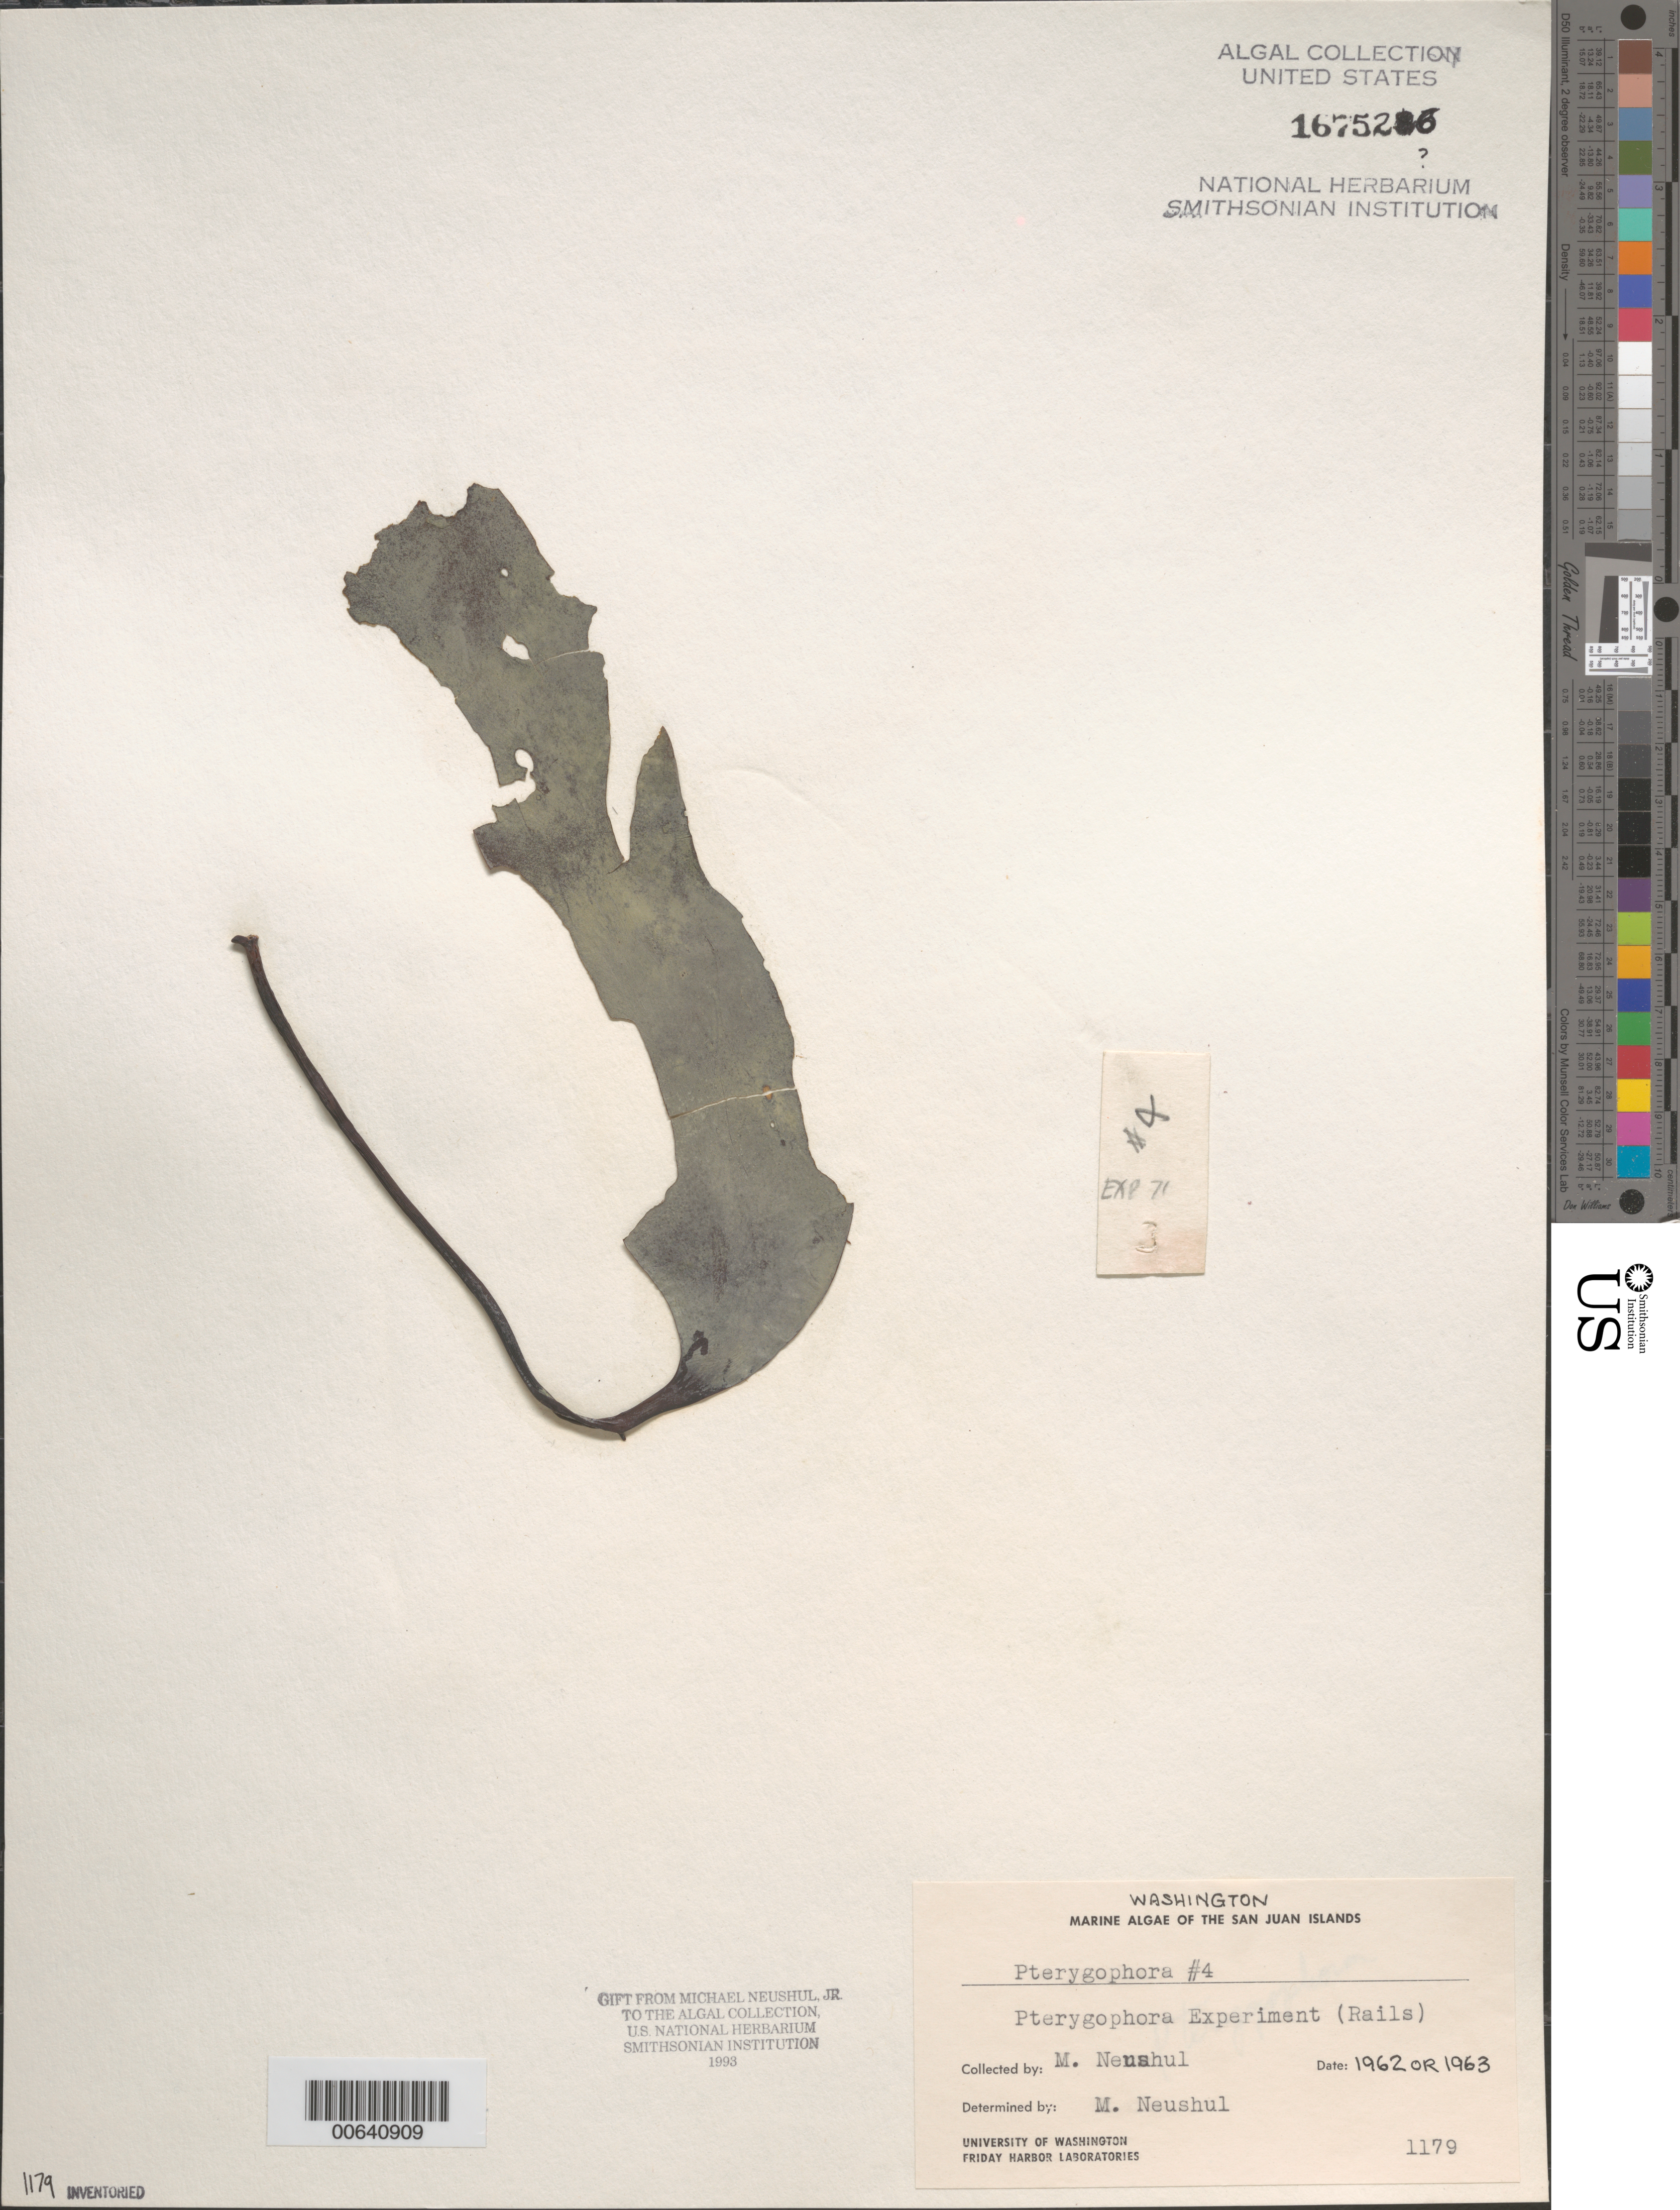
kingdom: Chromista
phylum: Ochrophyta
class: Phaeophyceae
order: Laminariales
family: Alariaceae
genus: Pterygophora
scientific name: Pterygophora sp.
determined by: Neushul, M.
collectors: M. Neushul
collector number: Neushul 1179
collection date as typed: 1962 or -- --- 1963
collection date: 1962 or 1963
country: United States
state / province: Washington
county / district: San Juan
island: San Juan Islands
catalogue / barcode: US 167526